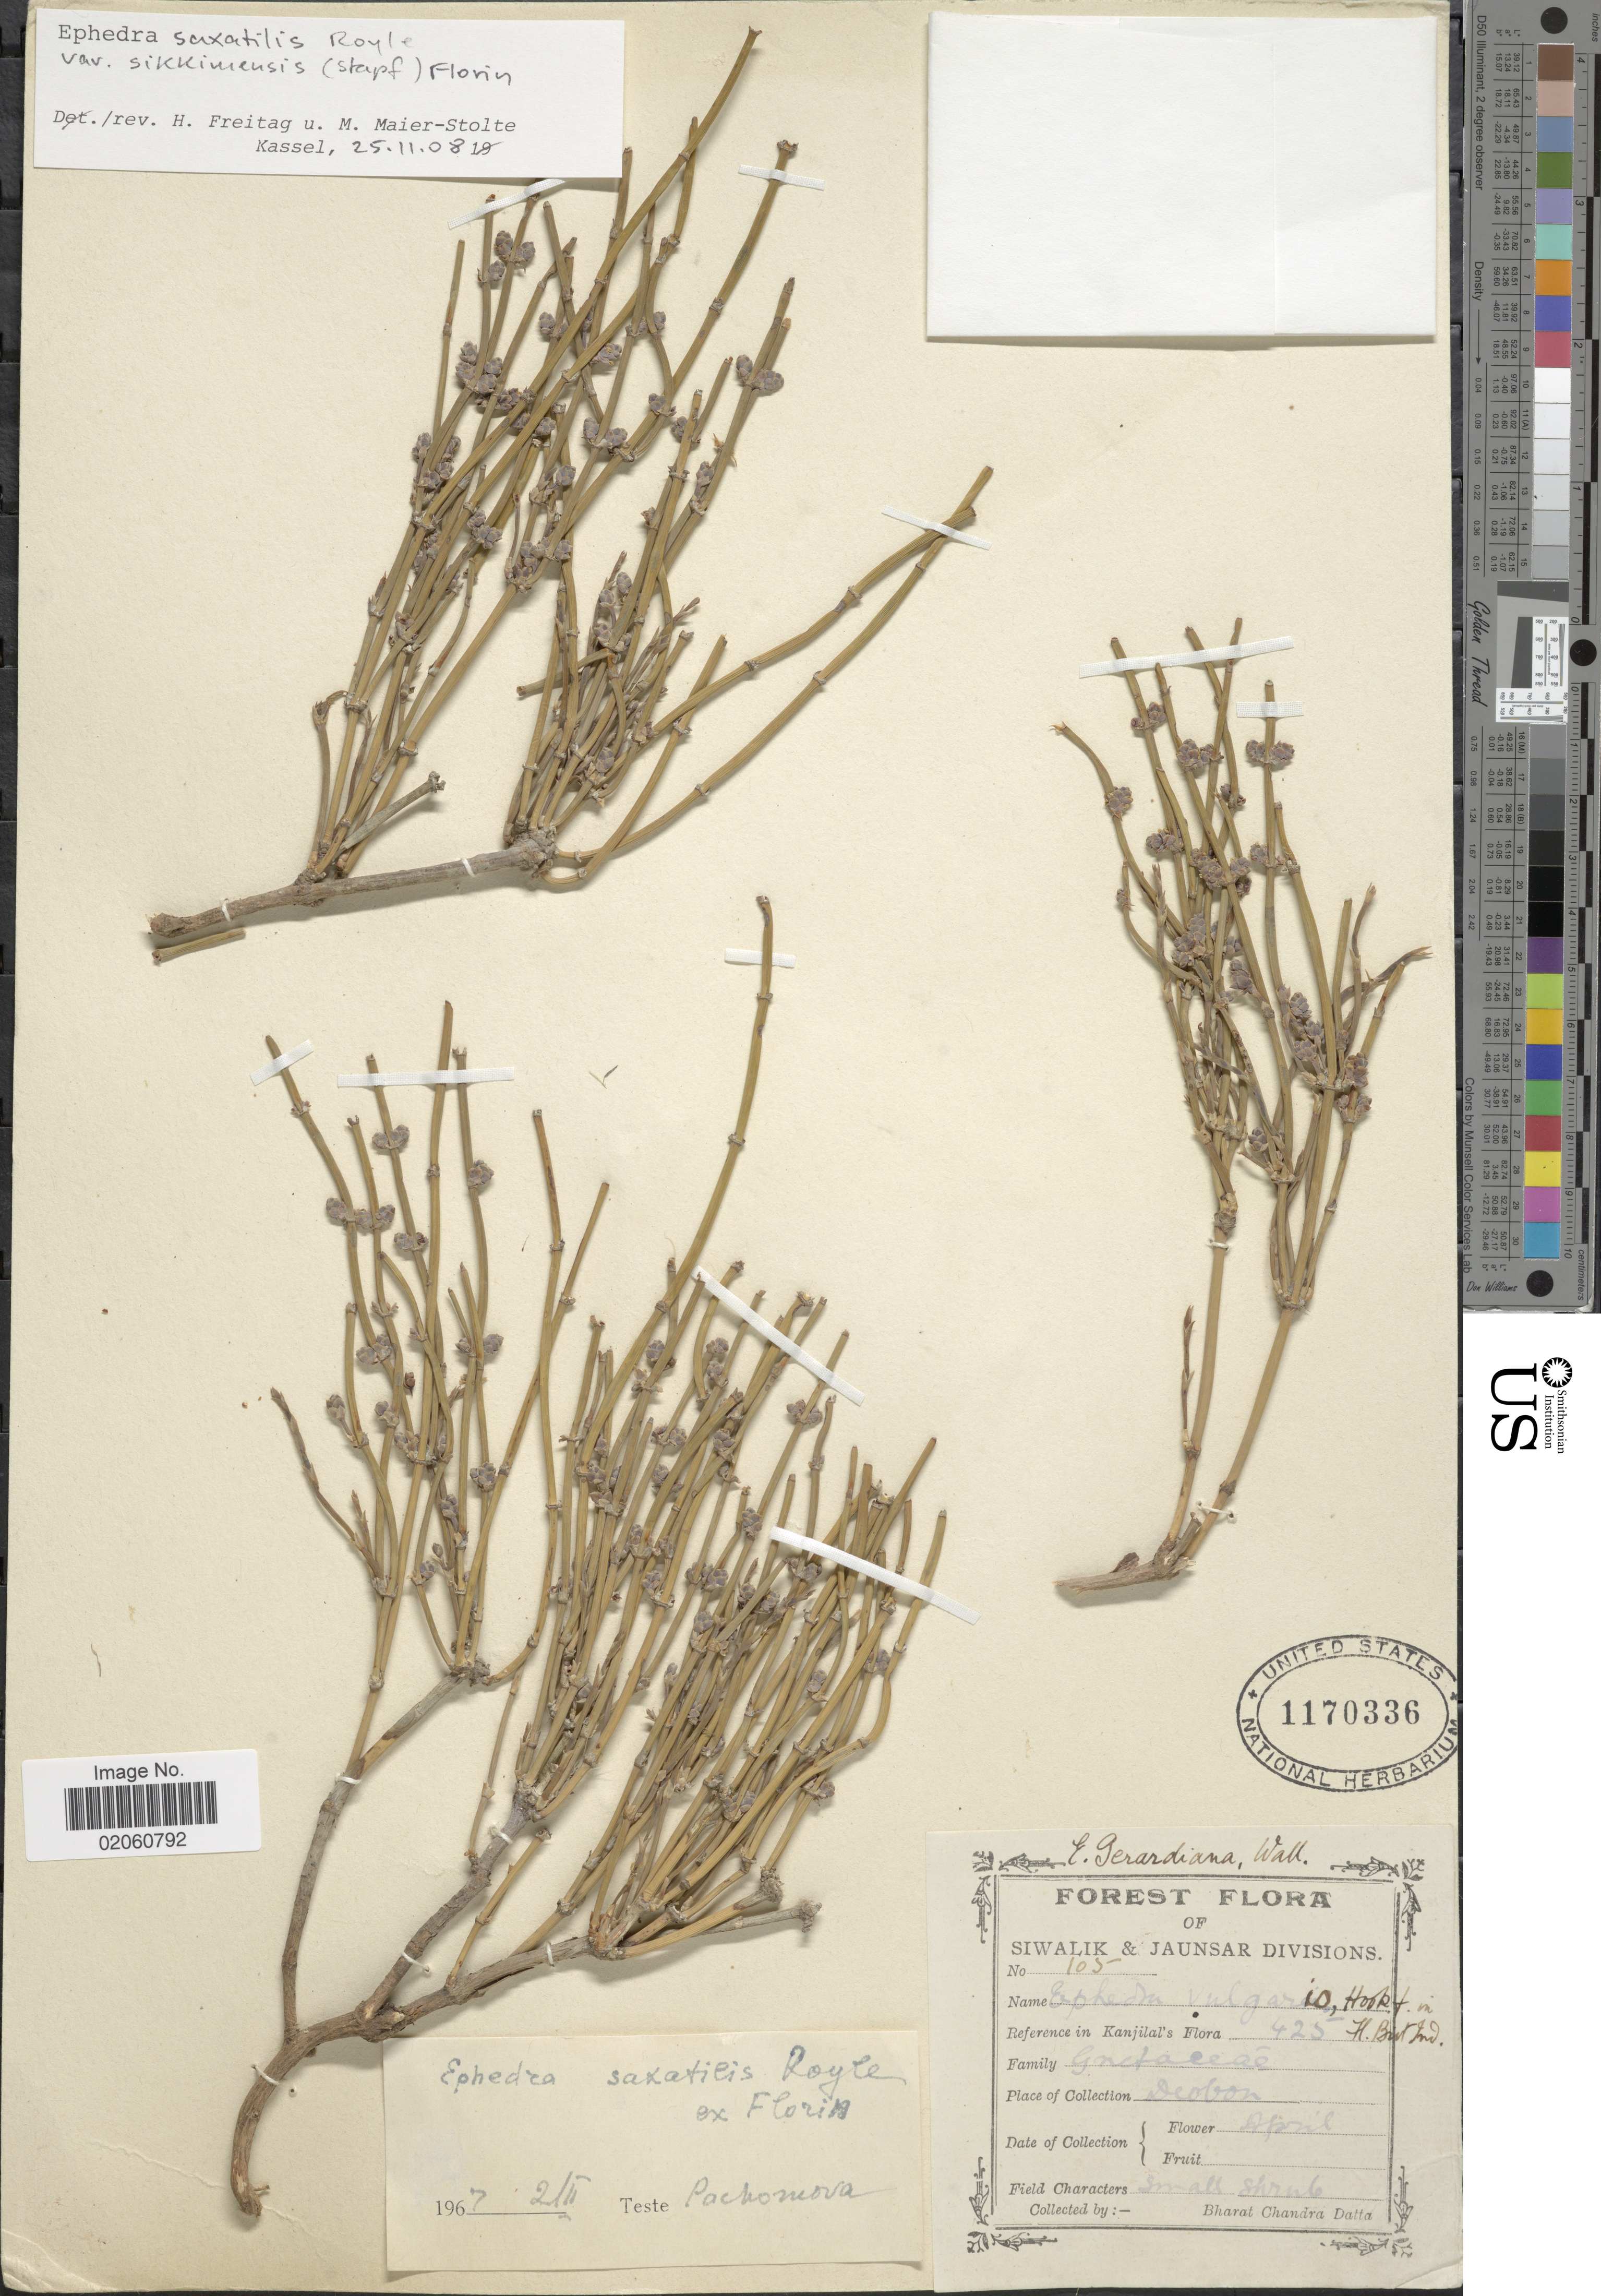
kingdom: Plantae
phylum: Tracheophyta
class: Gnetopsida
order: Ephedrales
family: Ephedraceae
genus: Ephedra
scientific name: Ephedra saxatilis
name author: (Stapf) Royle ex Florin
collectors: B. Datta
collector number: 105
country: India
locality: Forest of Siwalik & Jaunsar Divisions, Deoban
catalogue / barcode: US 1170336